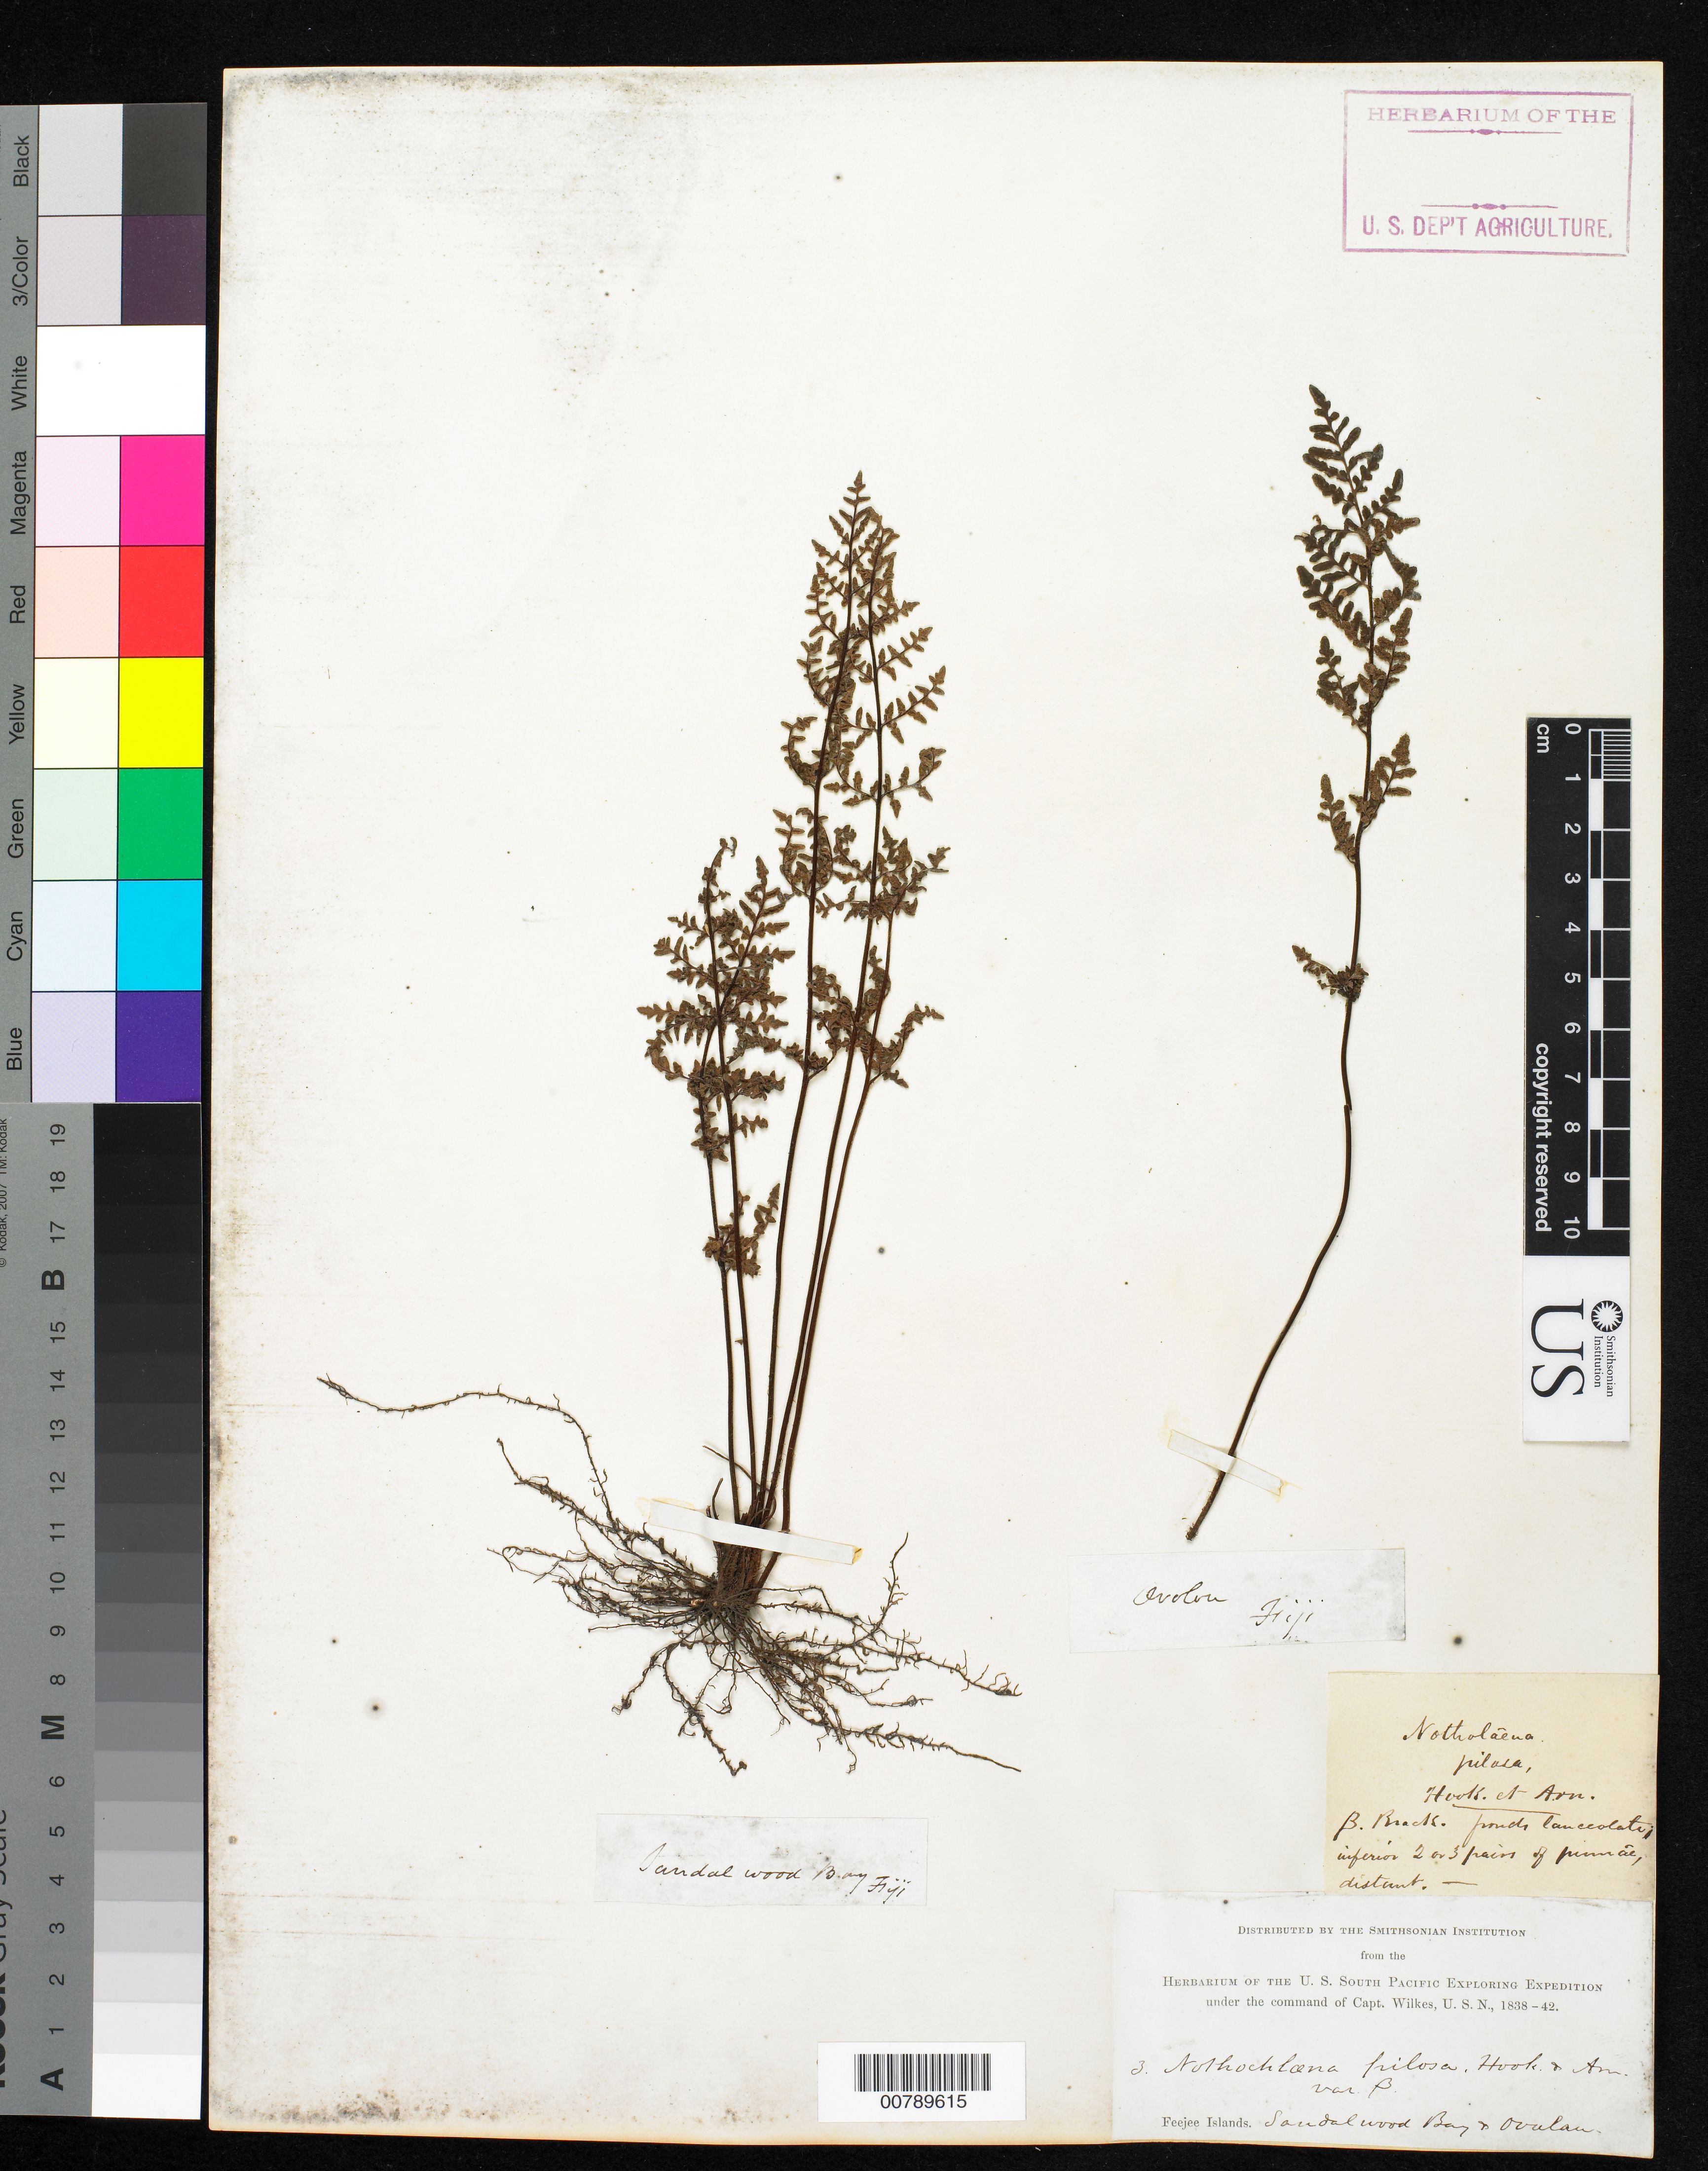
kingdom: Plantae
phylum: Tracheophyta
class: Polypodiopsida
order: Polypodiales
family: Pteridaceae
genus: Cheilanthes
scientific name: Cheilanthes hirsuta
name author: Link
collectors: Wilkes Explor. Exped.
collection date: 1838/1842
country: Fiji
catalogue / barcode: US 98649